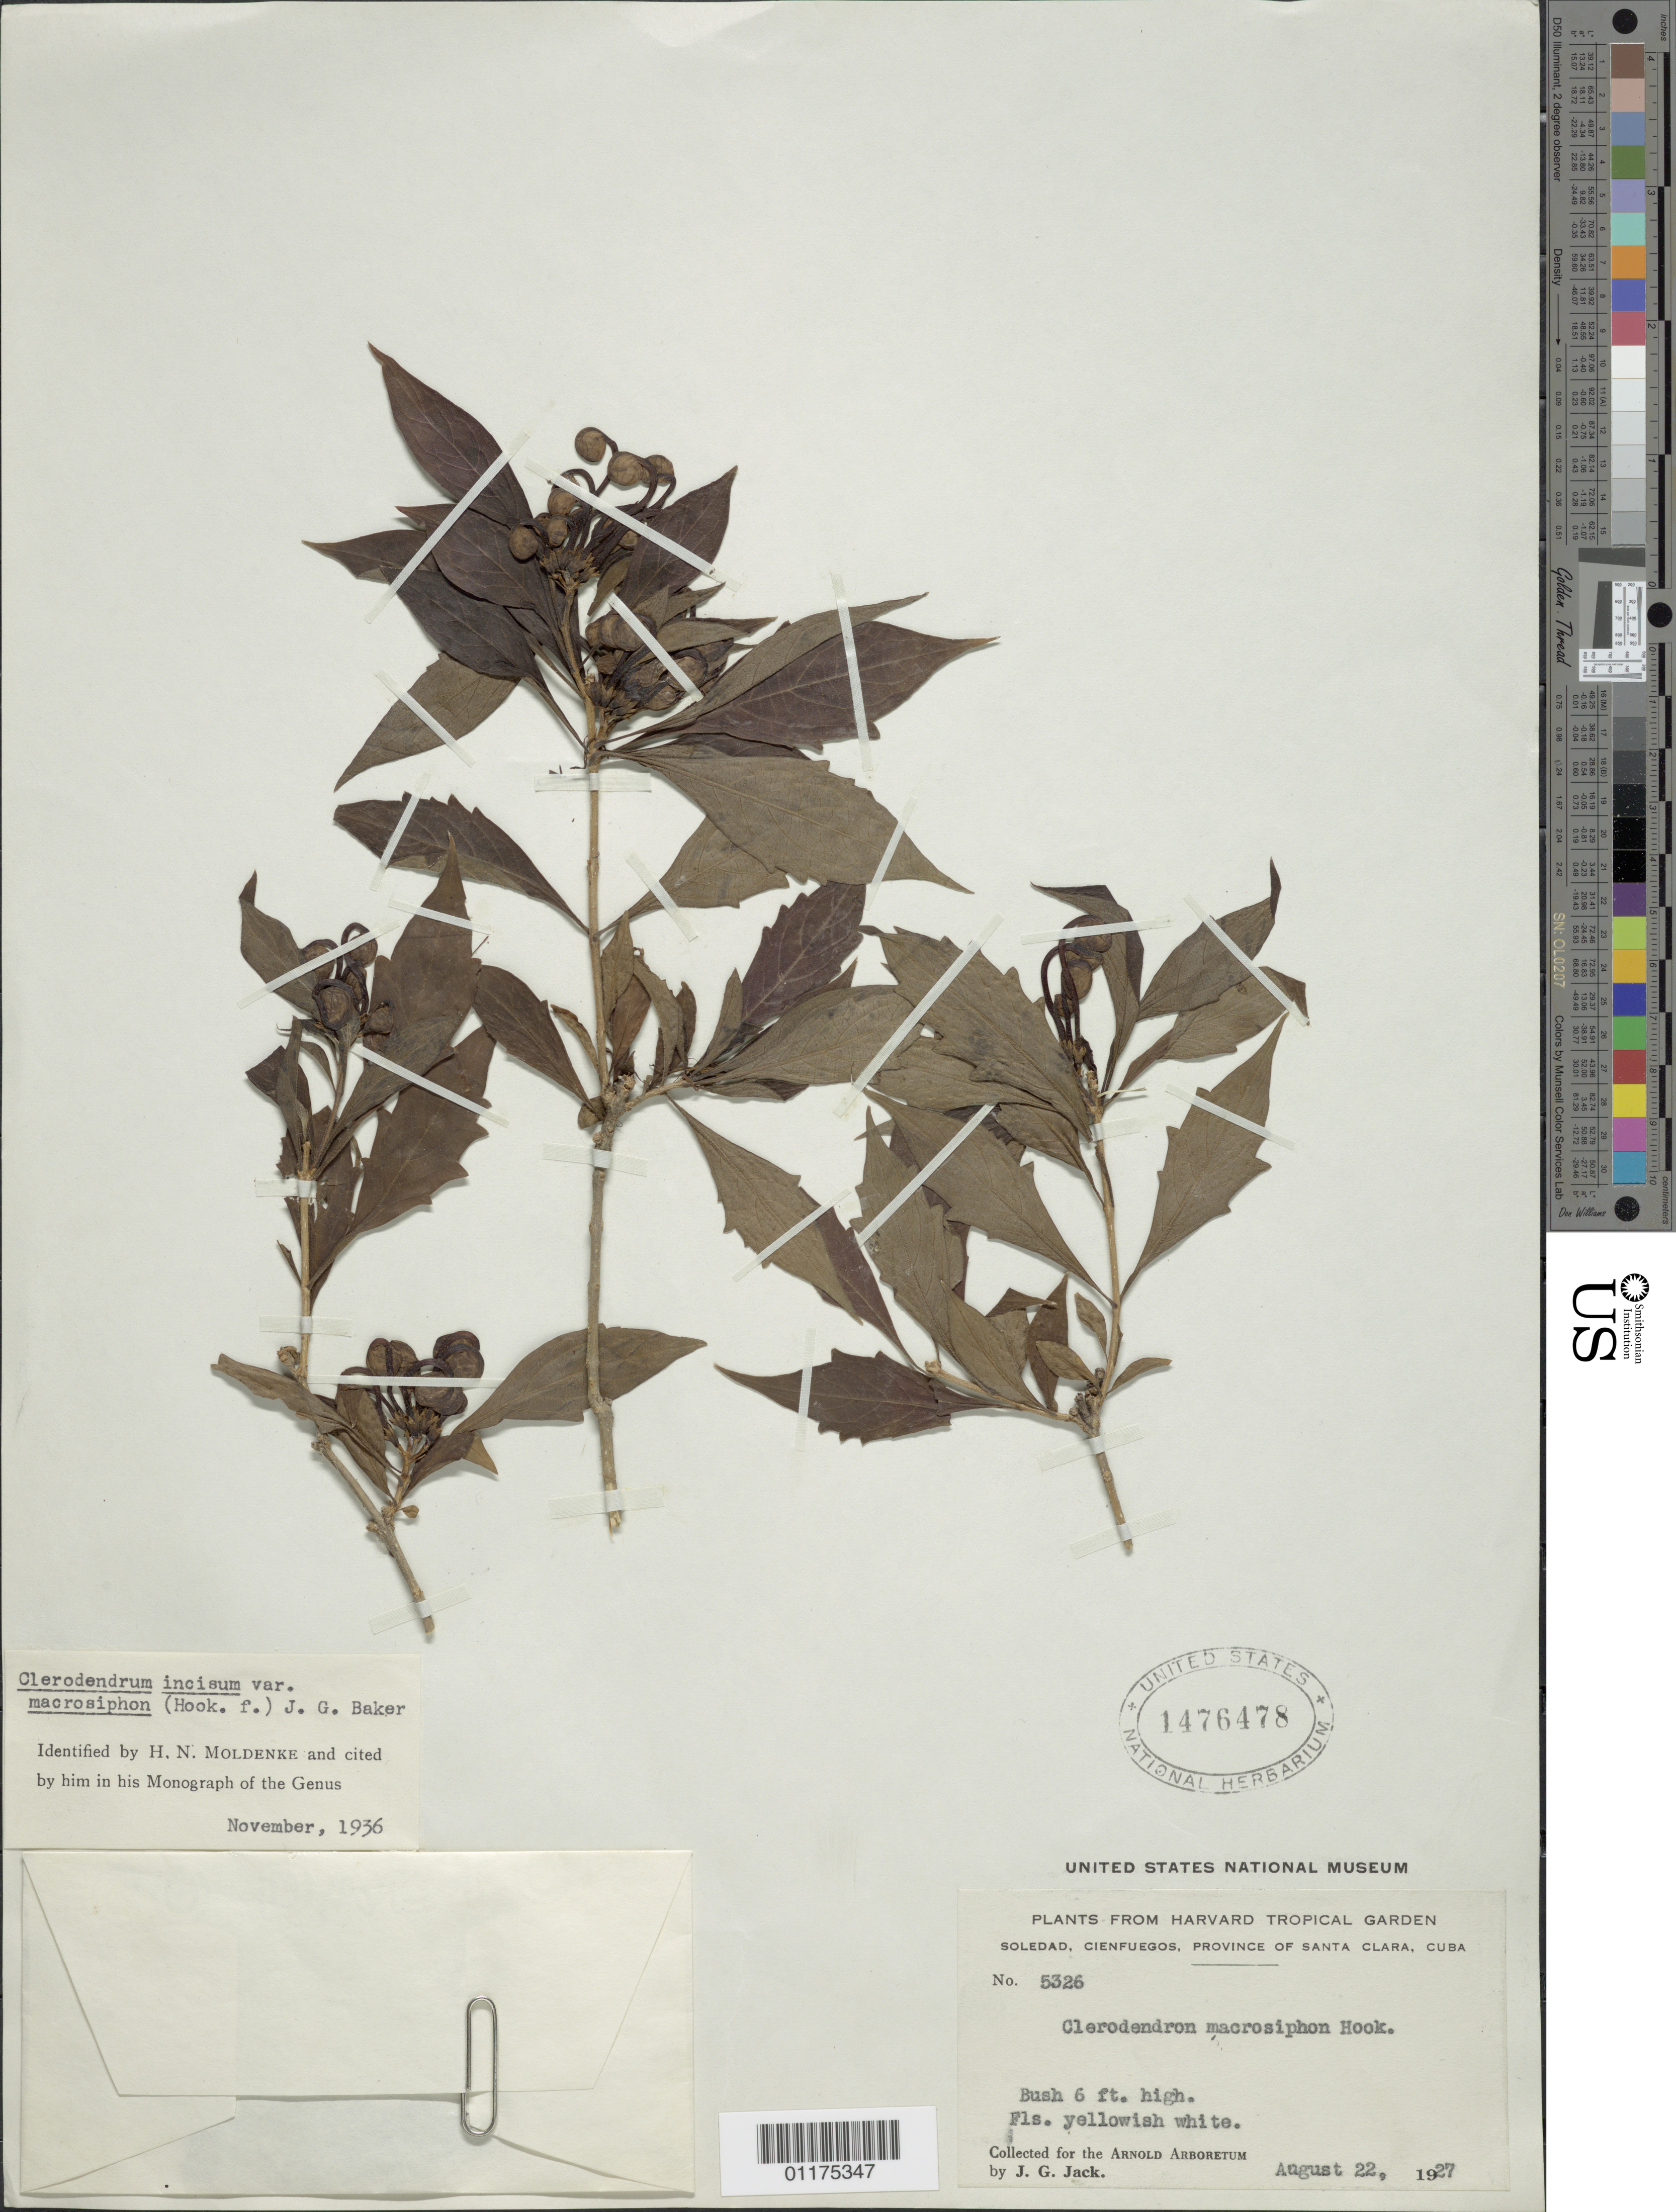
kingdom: Plantae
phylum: Tracheophyta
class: Magnoliopsida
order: Lamiales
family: Lamiaceae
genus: Clerodendrum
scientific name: Clerodendrum incisum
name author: Klotzsch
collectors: J. G. Jack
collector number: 5326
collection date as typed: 21 Aug 1927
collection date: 1927-08-21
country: Cuba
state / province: Cienfuegos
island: Cuba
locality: Soledad, Province of Santa Clara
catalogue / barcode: US 1476478